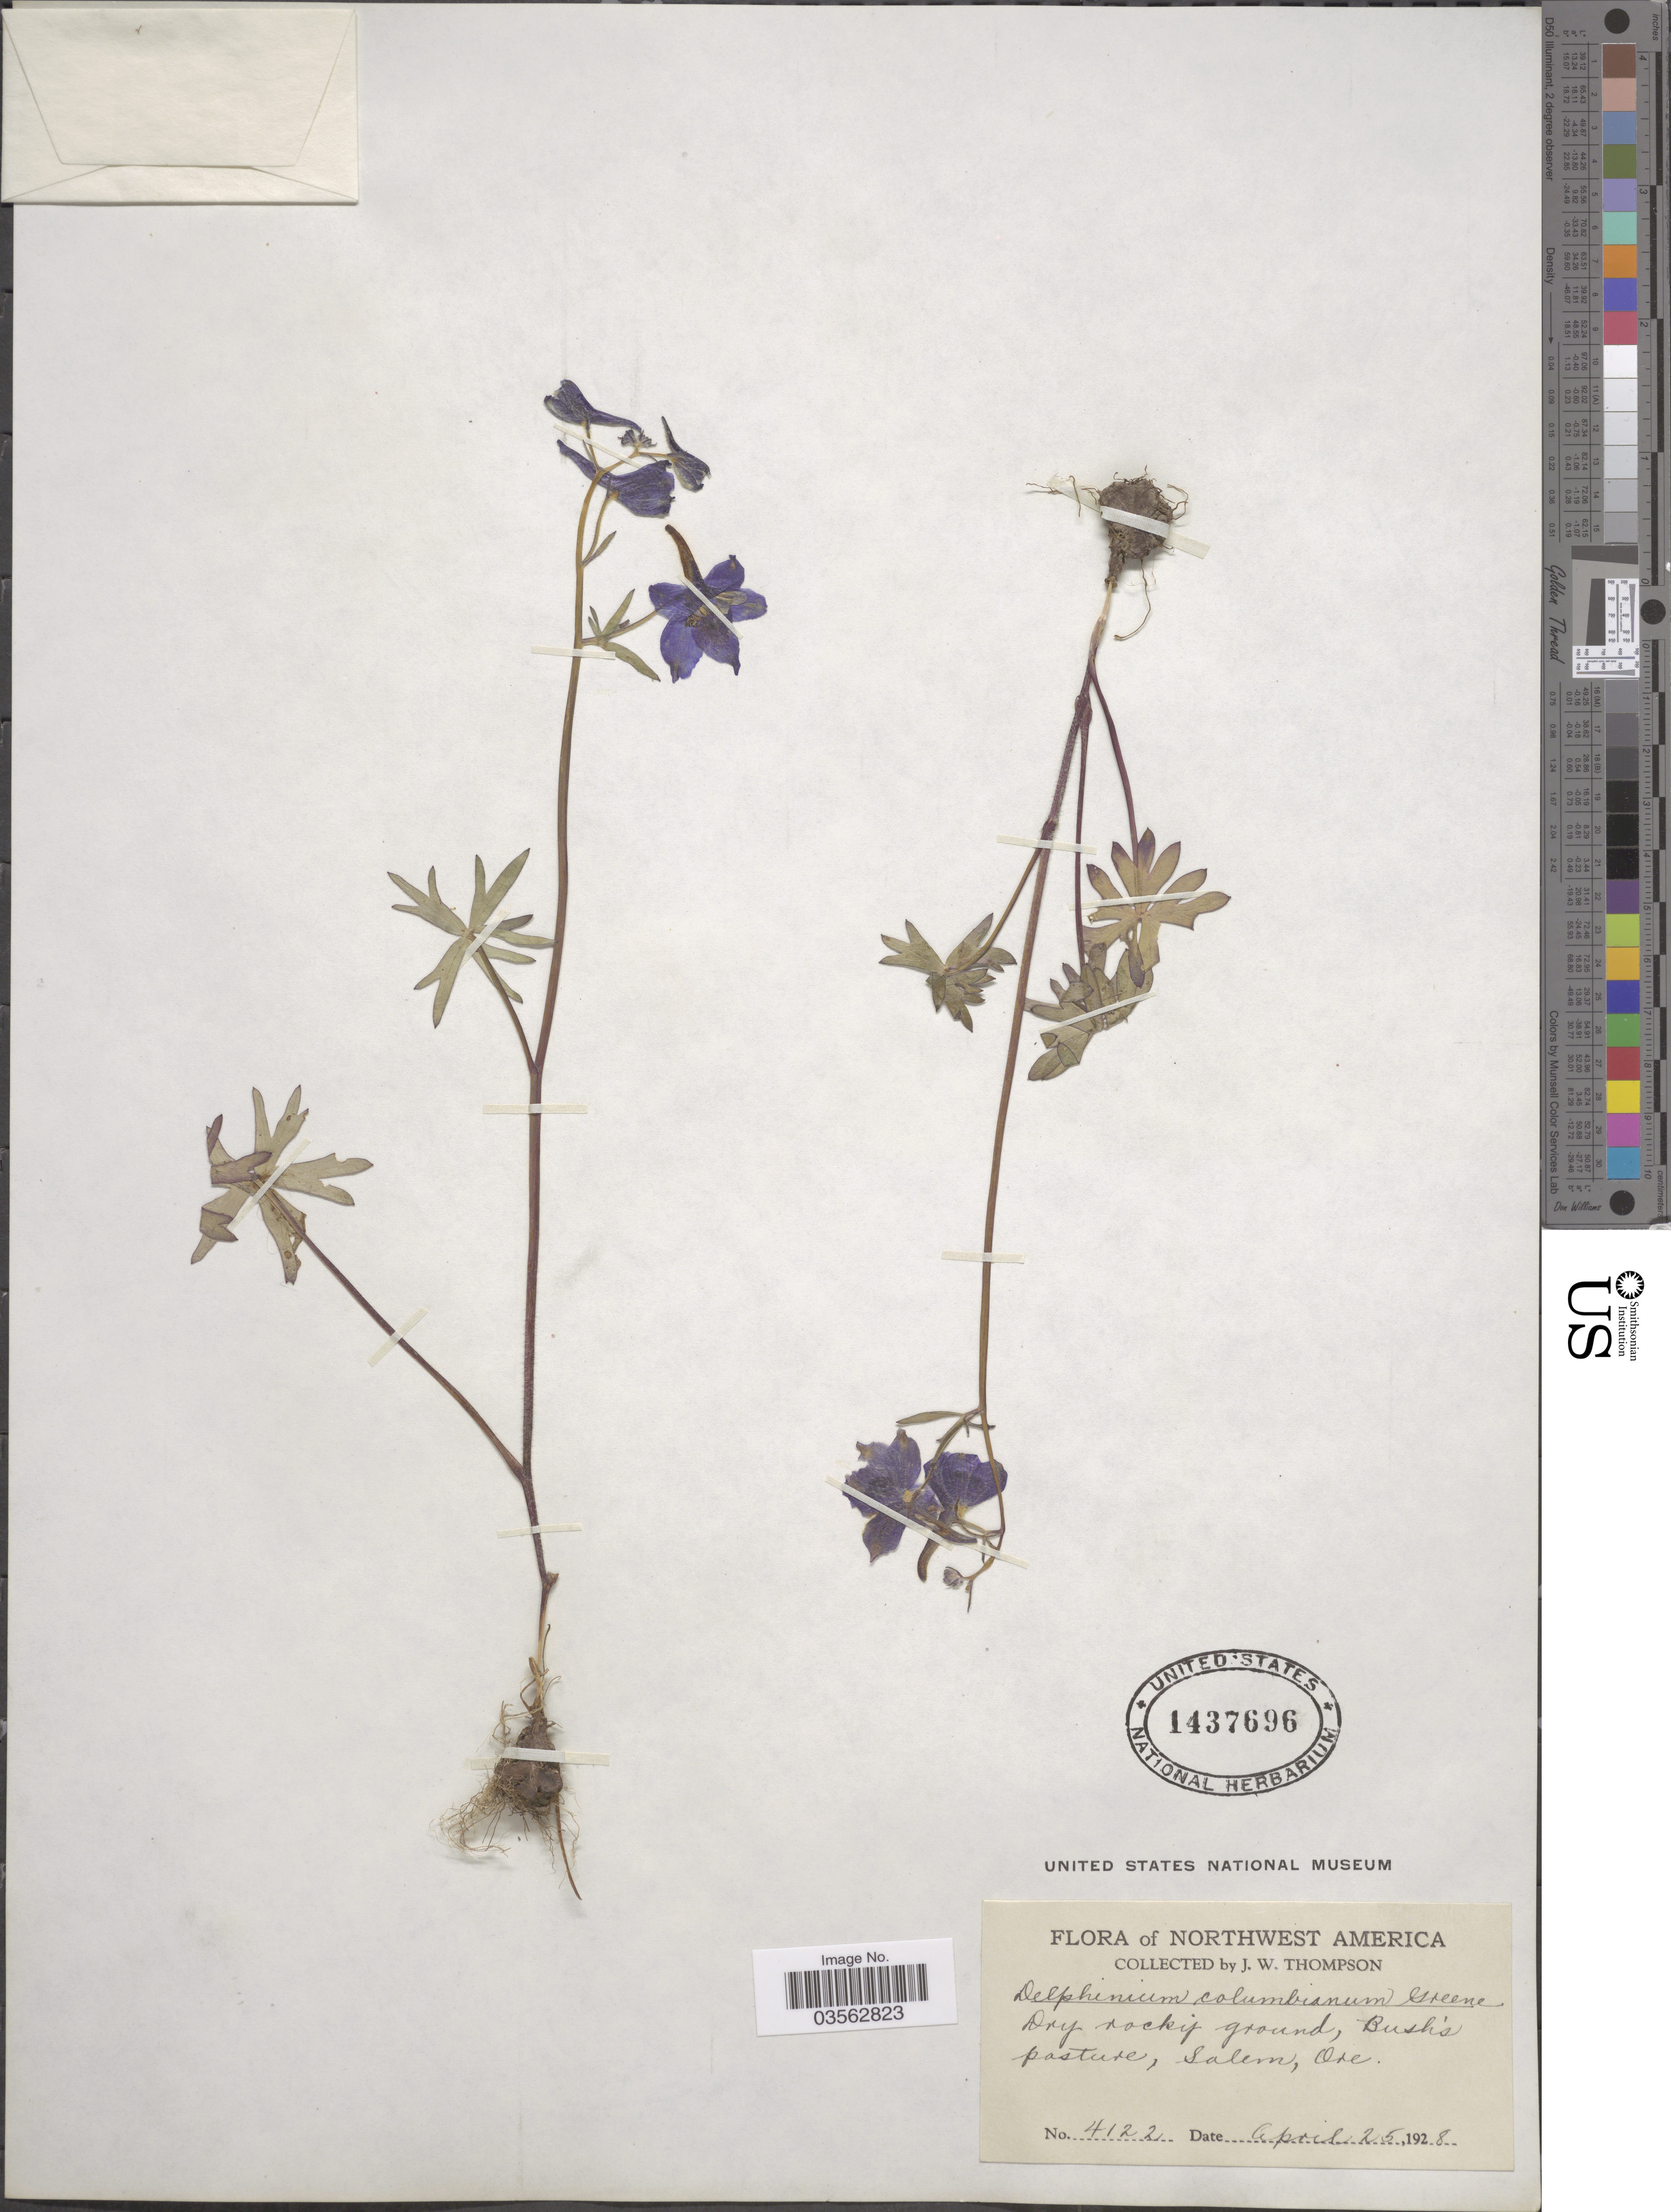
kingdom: Plantae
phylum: Tracheophyta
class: Magnoliopsida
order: Ranunculales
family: Ranunculaceae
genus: Delphinium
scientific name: Delphinium columbianum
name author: Greene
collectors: J. Thompson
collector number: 4122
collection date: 1928-04-25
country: United States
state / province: Oregon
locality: Northwest America. Bush's pasture, Salem.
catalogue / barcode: US 1437696